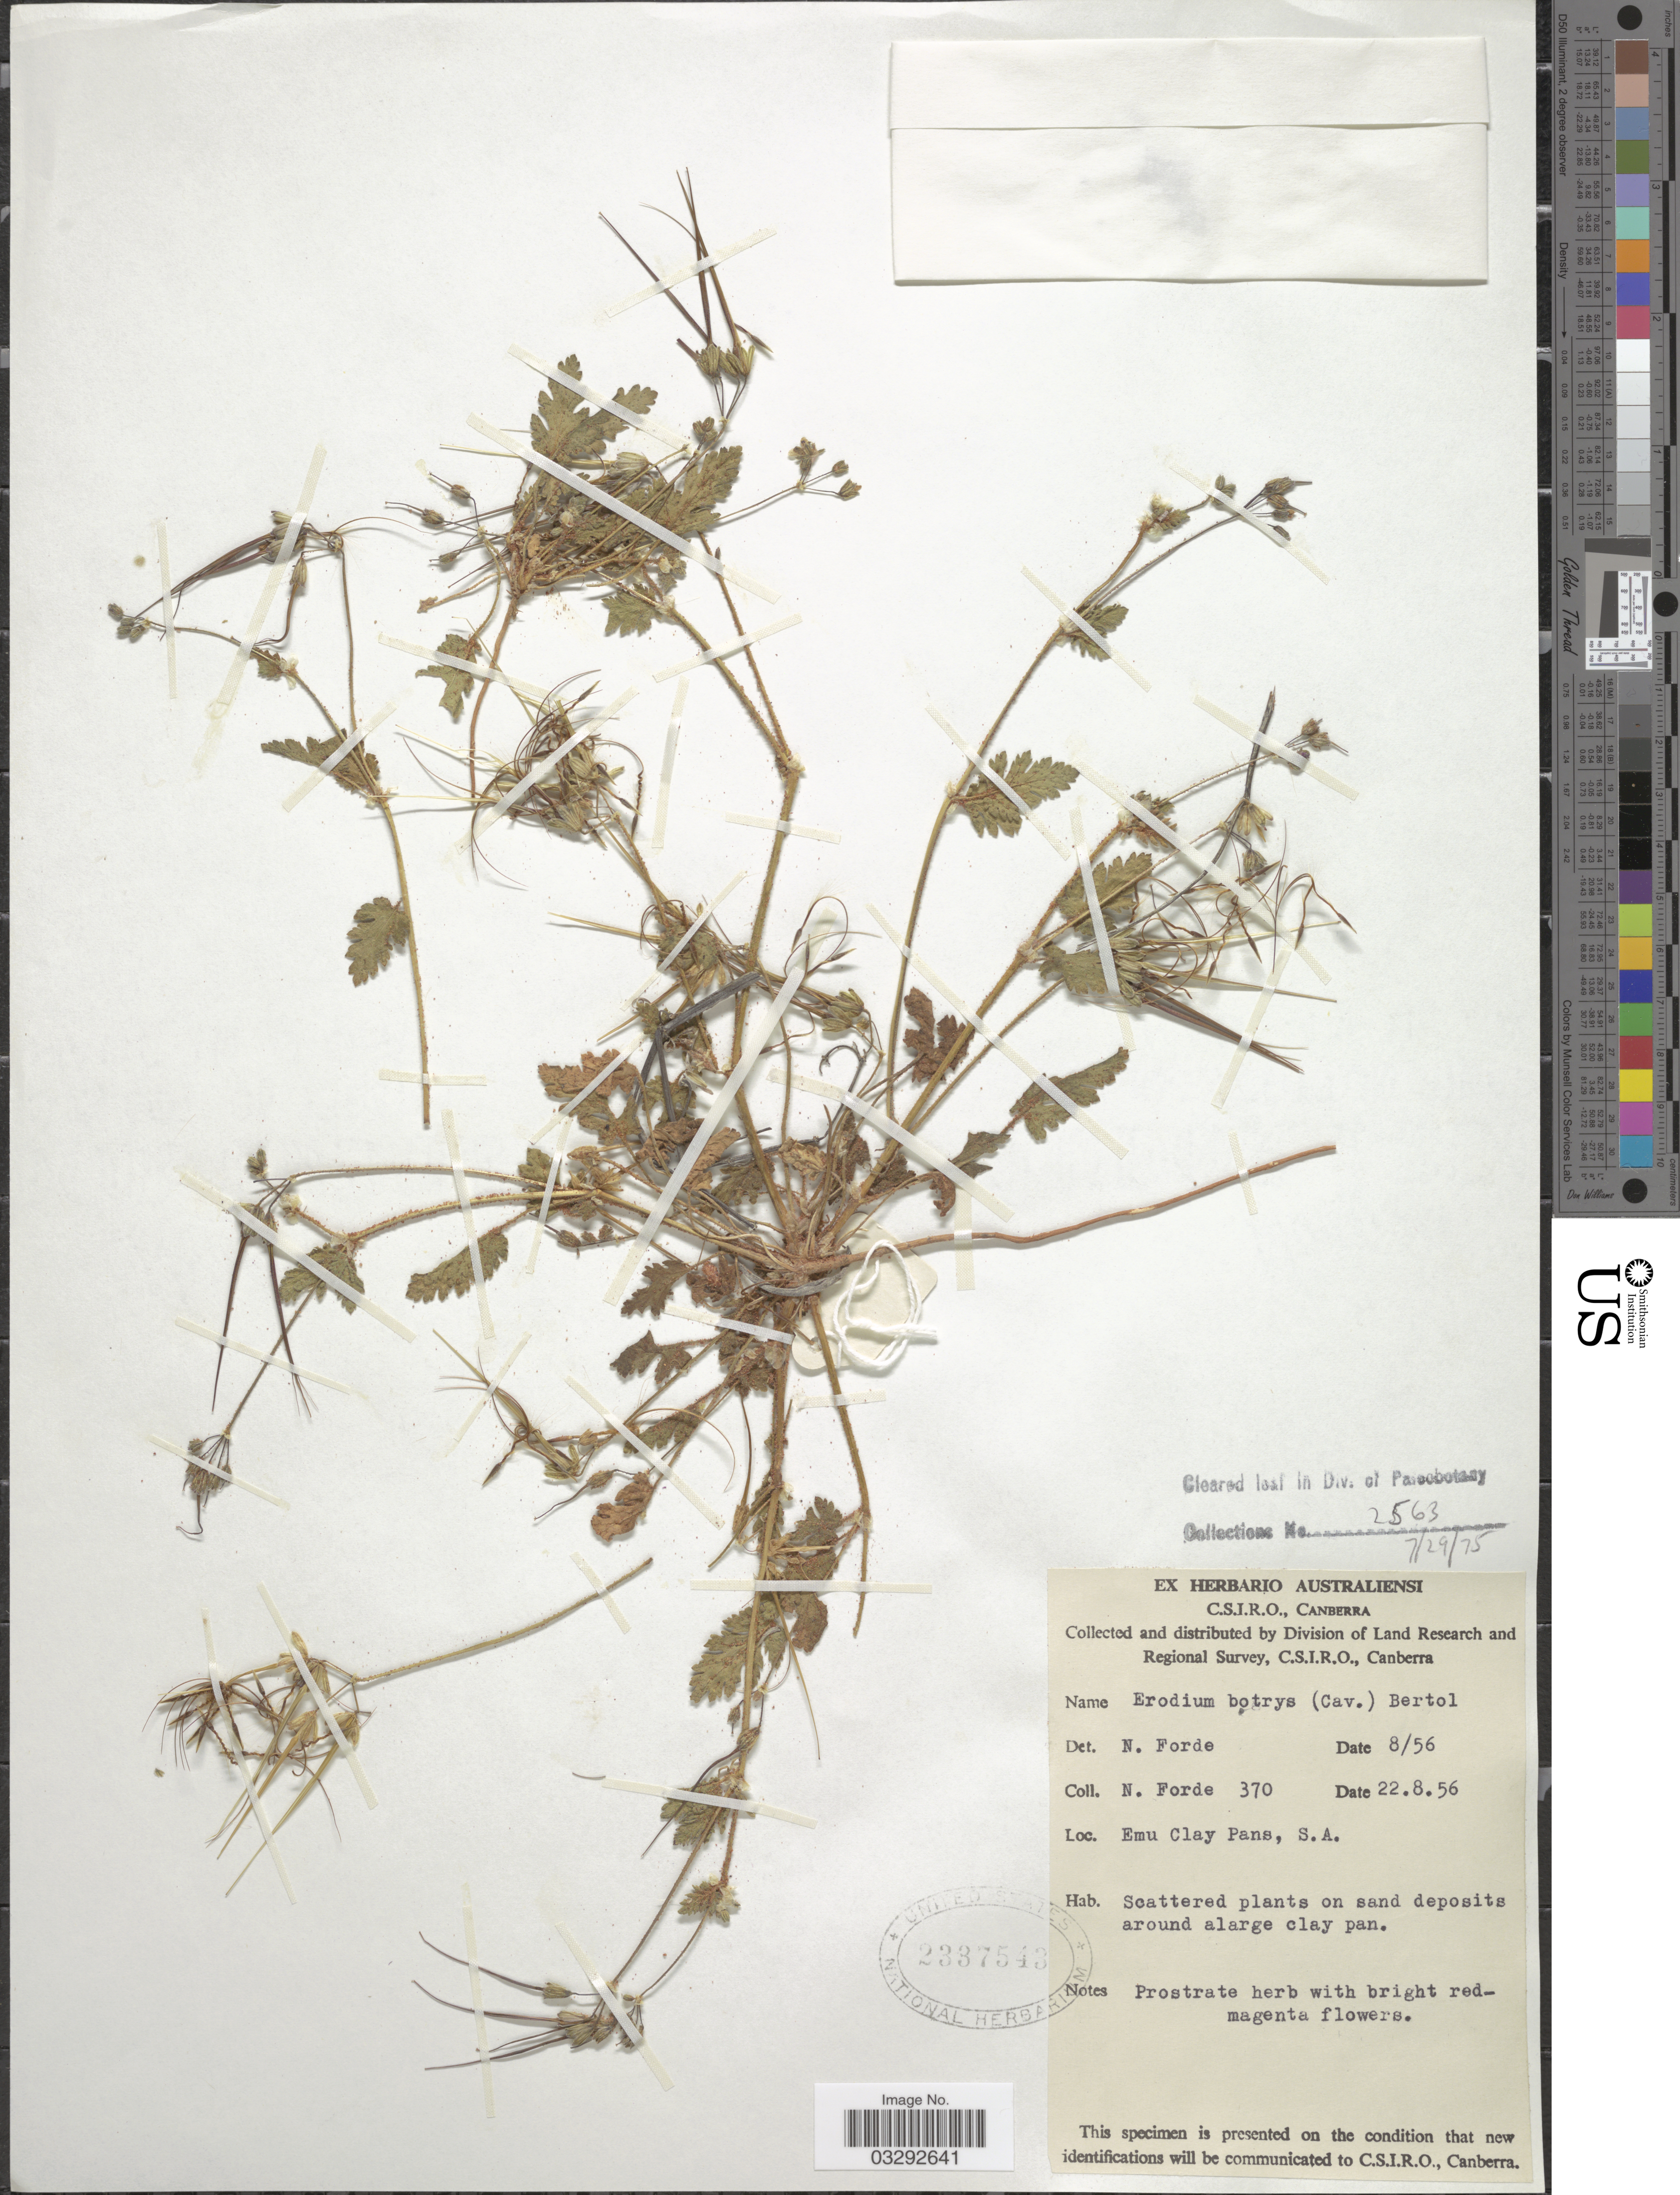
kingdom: Plantae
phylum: Tracheophyta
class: Magnoliopsida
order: Geraniales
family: Geraniaceae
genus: Erodium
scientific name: Erodium botrys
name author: (Cav.) Bertol.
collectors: N. Forde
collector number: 370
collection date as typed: Transcribed d/m/y: 22/8/56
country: Australia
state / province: South Australia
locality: Emu Clay Pans, S.A.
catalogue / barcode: US 2337543